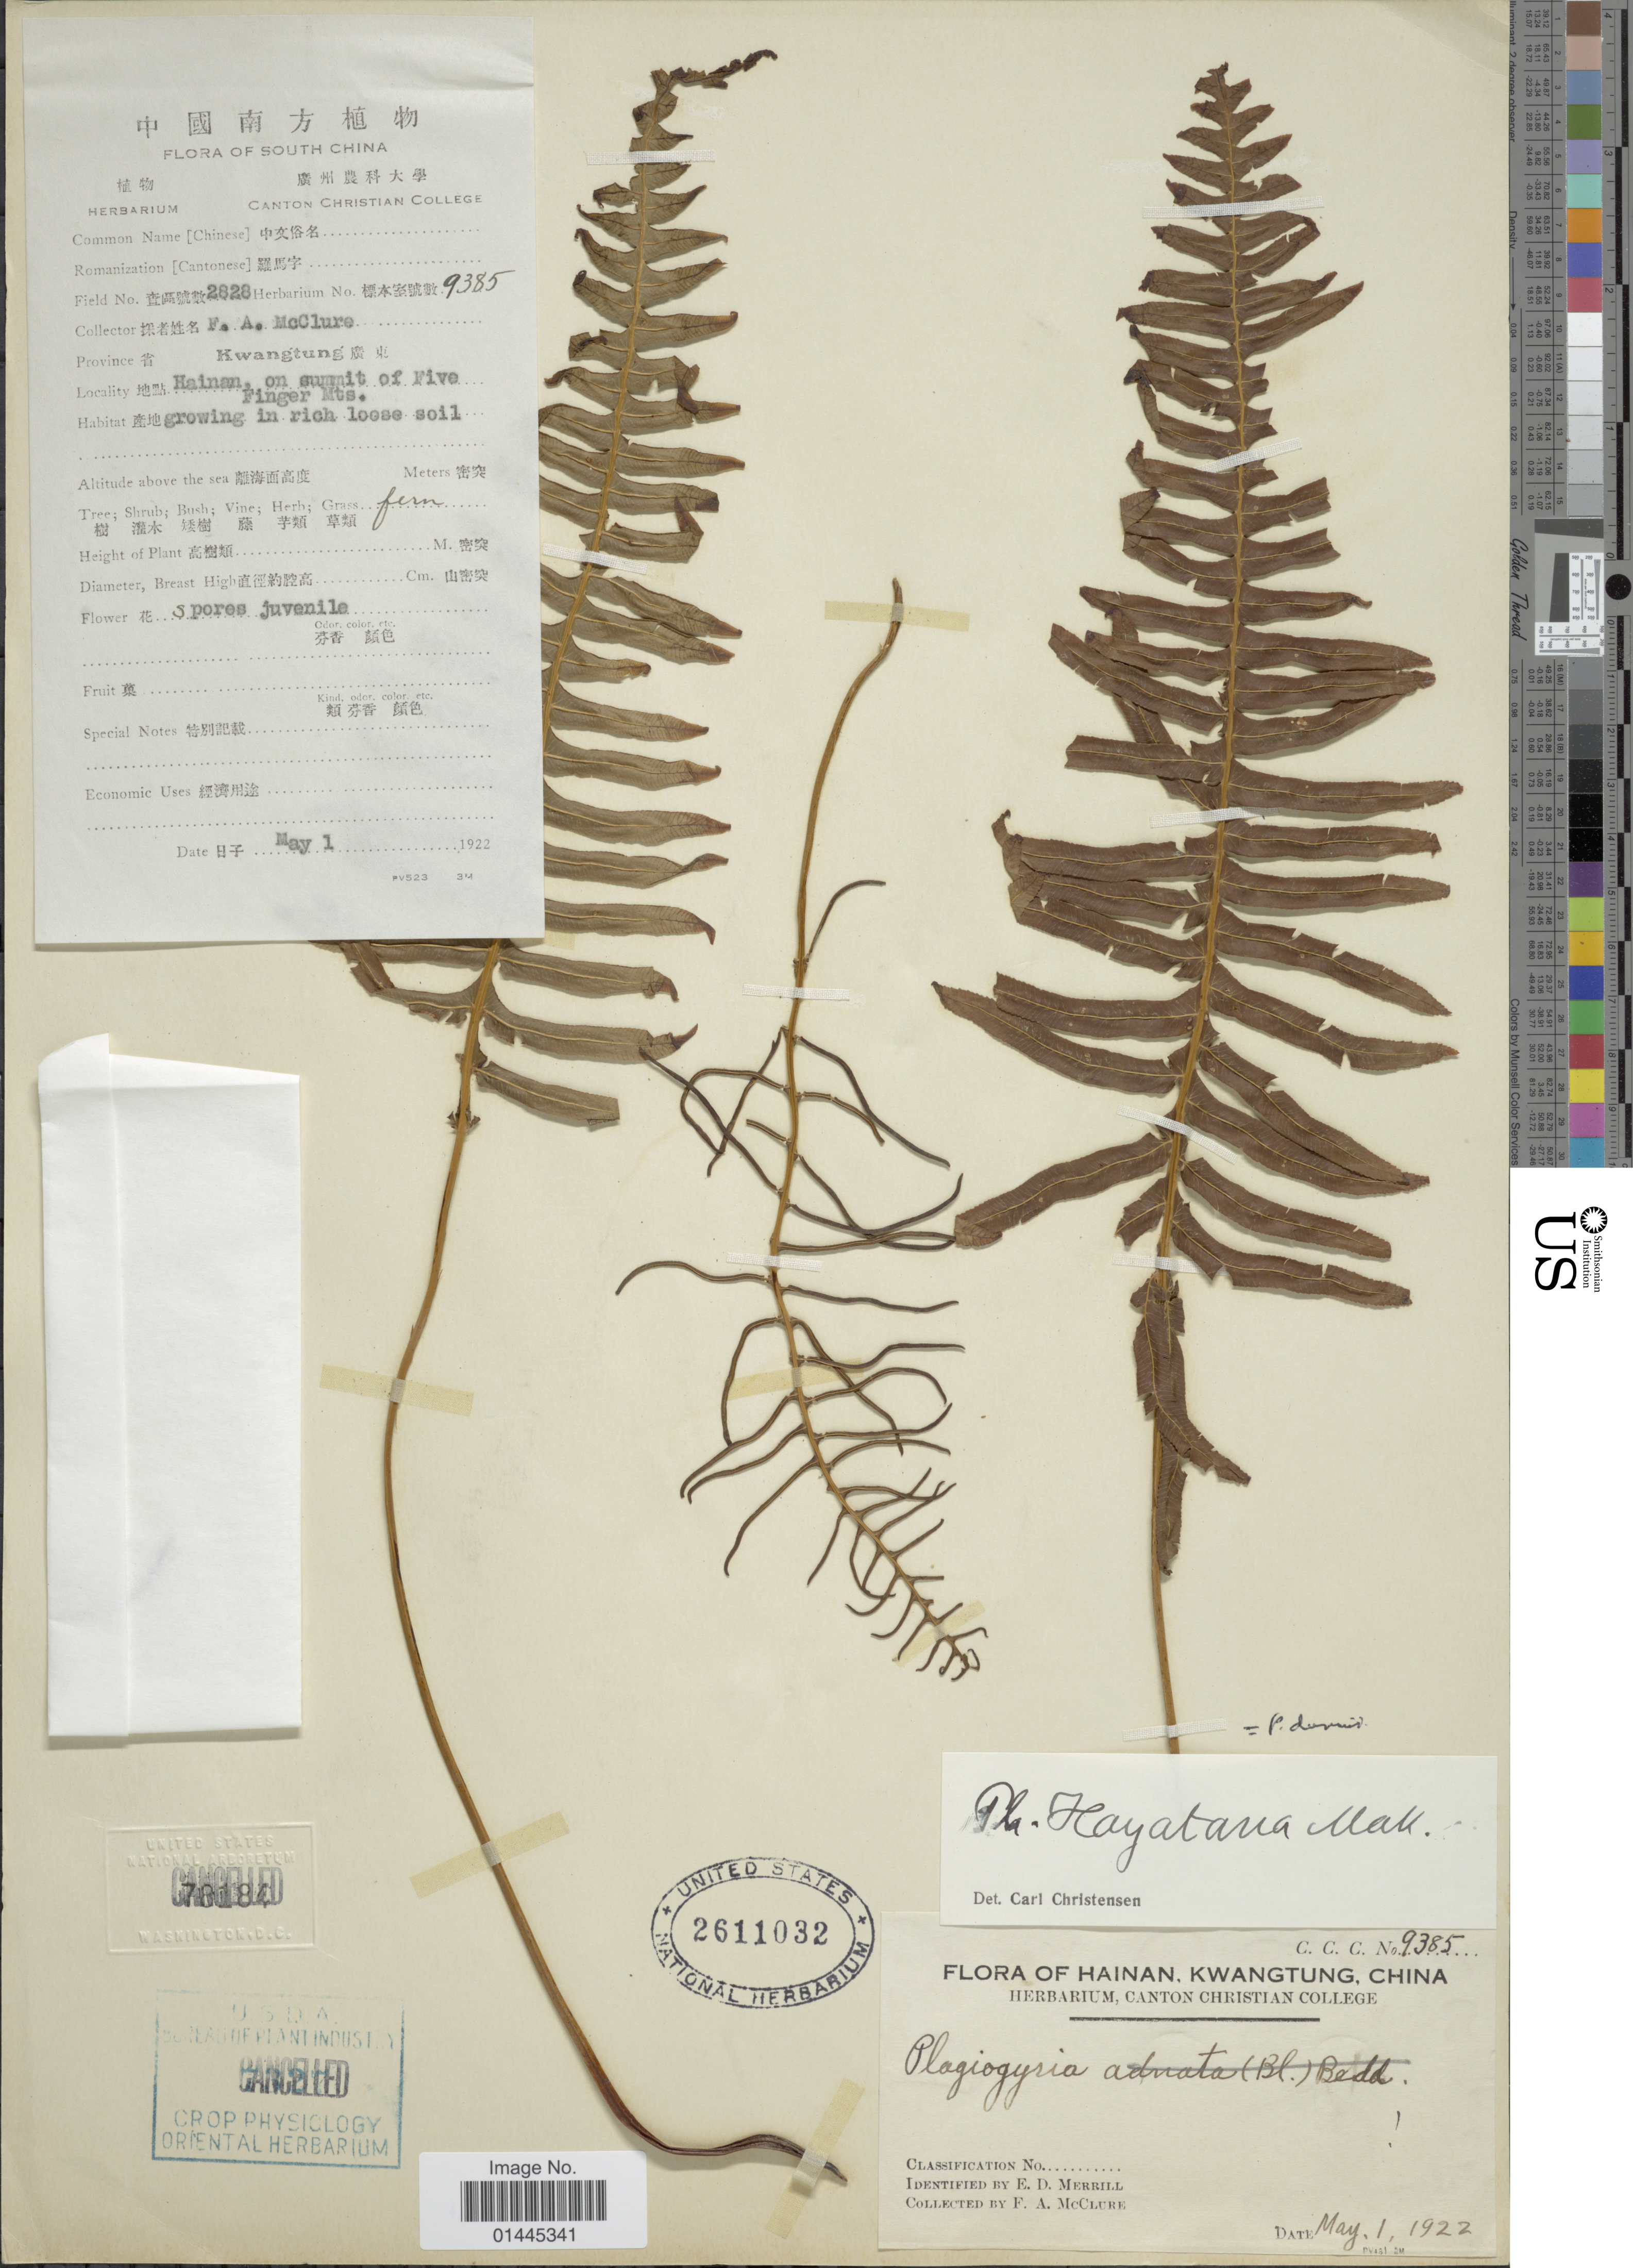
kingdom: Plantae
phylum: Tracheophyta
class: Polypodiopsida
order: Cyatheales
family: Plagiogyriaceae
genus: Plagiogyria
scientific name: Plagiogyria falcata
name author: Copel.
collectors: F. A. McClure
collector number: C.C.C.? 9385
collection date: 1922-05-01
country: China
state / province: Hainan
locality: Hainan, Kwangtung.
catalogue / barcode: US 2611032